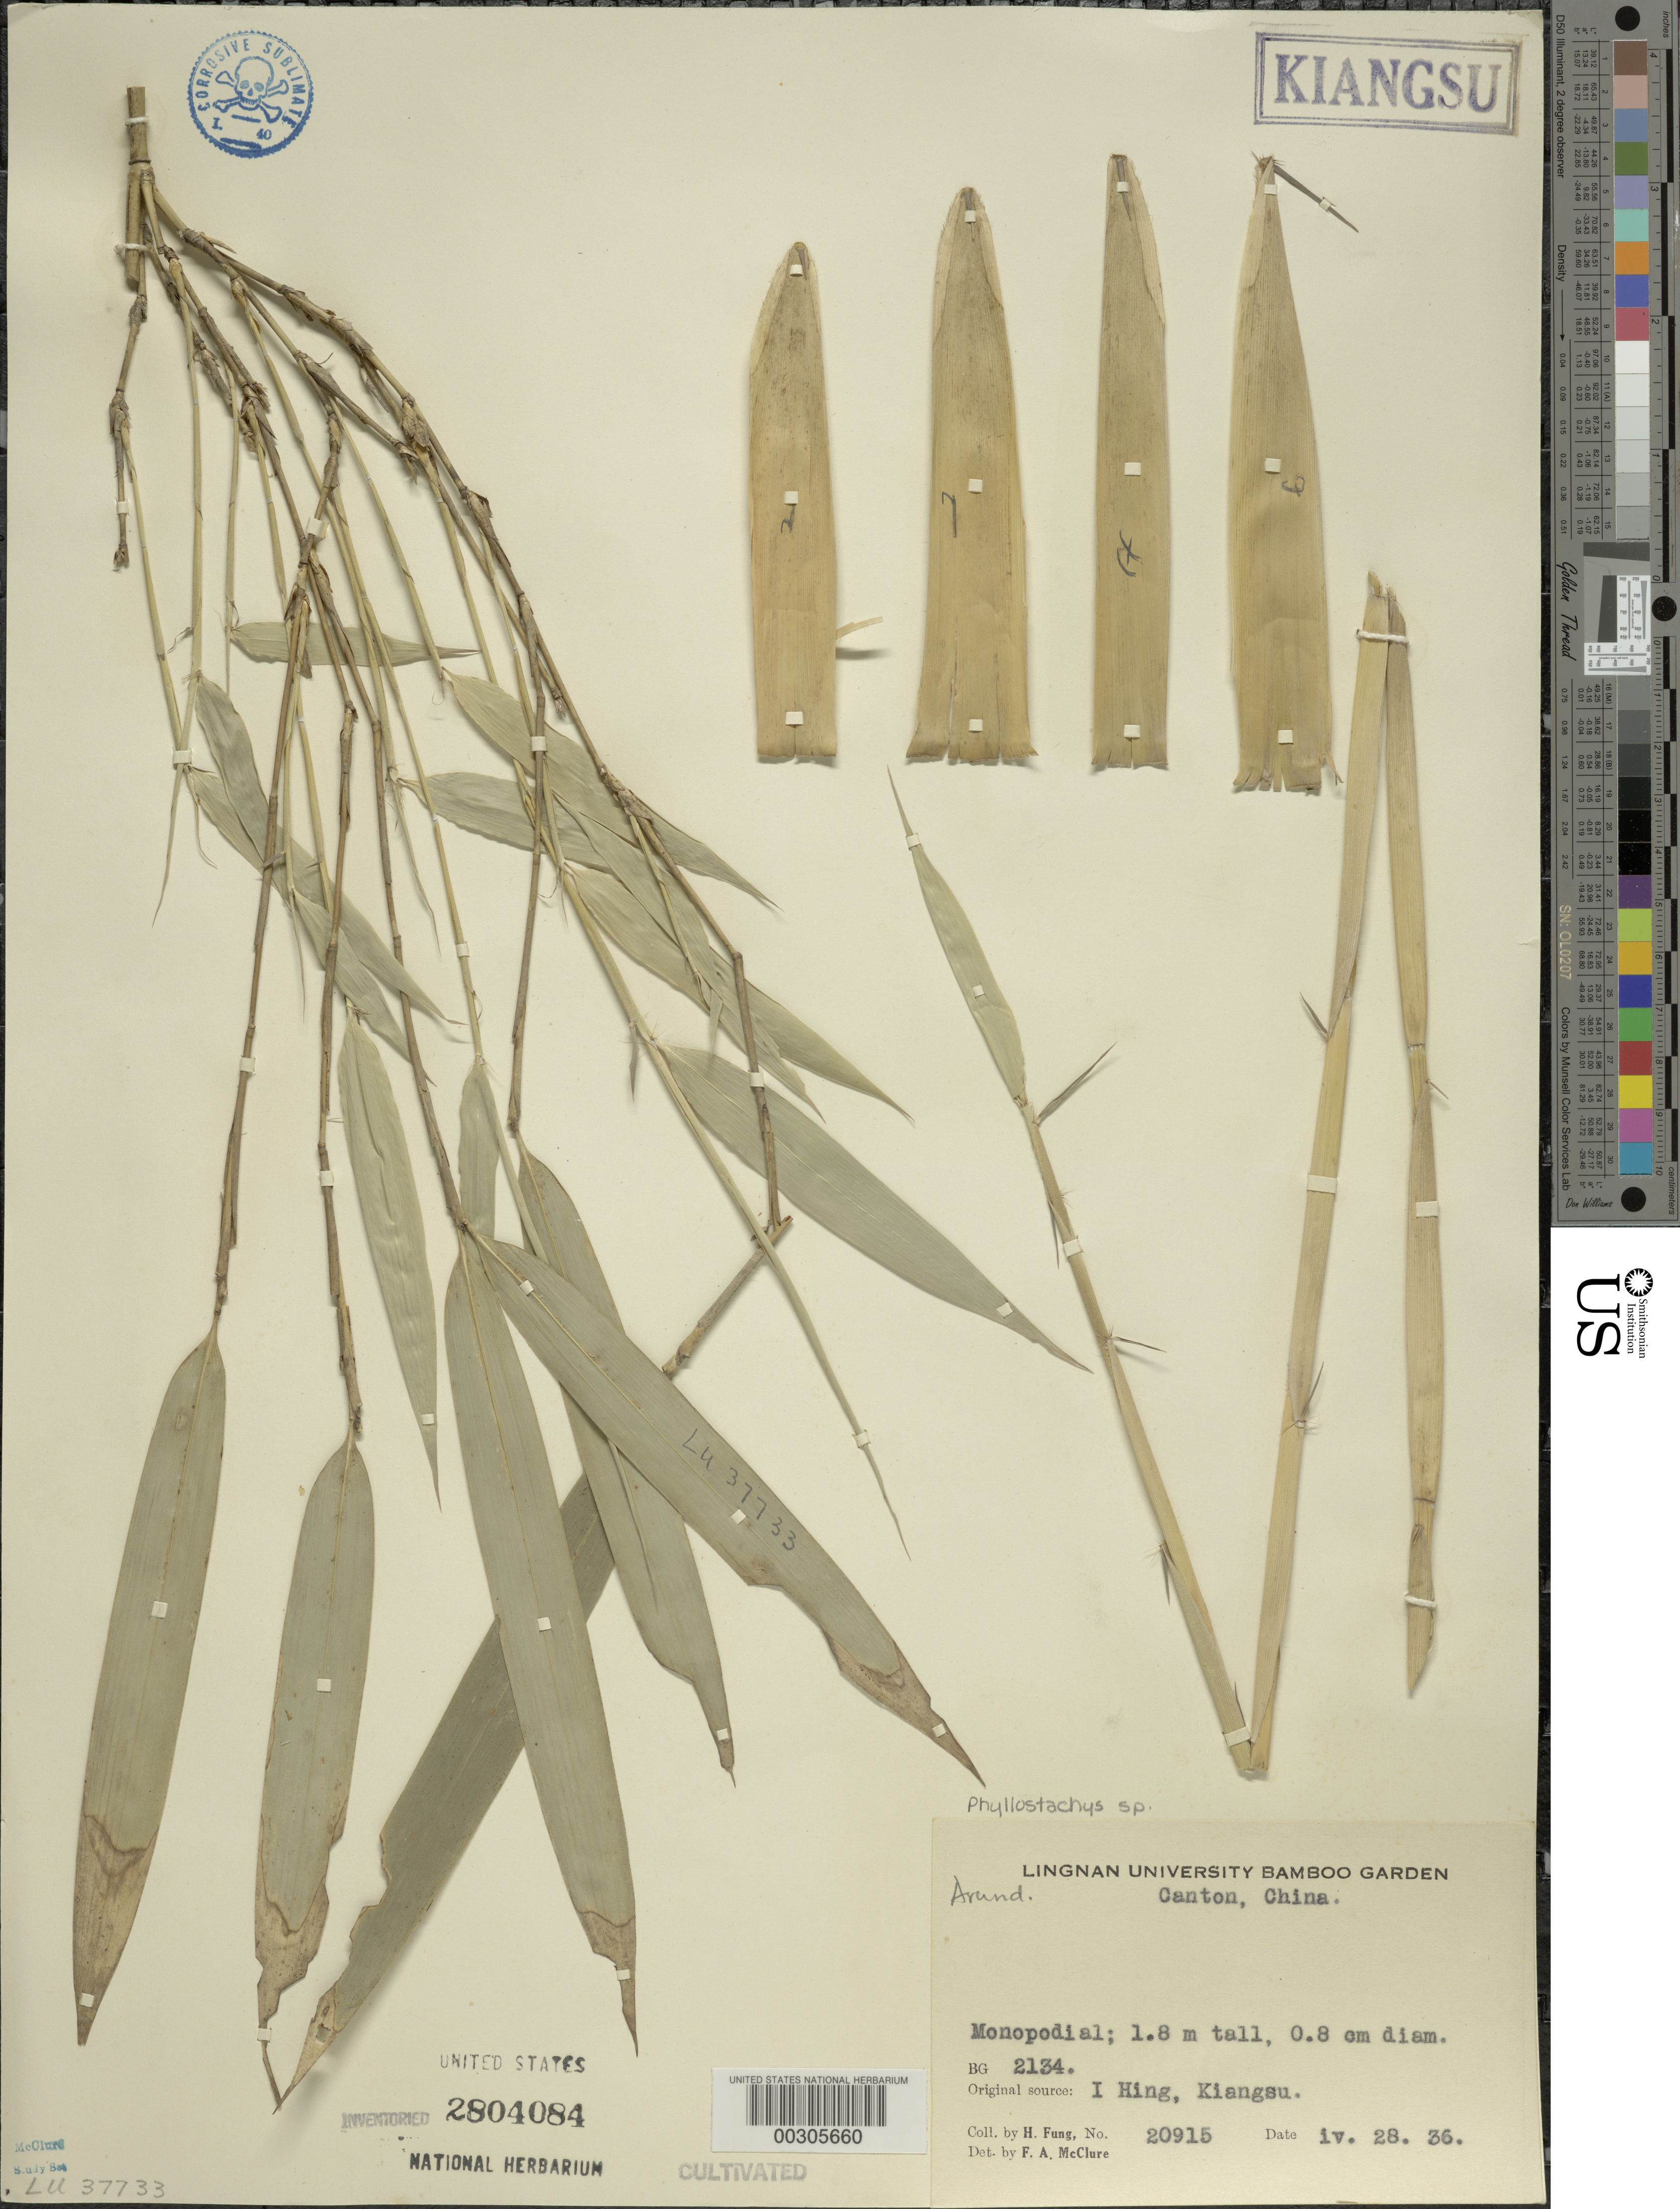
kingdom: Plantae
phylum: Tracheophyta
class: Liliopsida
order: Poales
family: Poaceae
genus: Phyllostachys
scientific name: Phyllostachys sp.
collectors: H. L. Fung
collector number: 20915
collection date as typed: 28 Apr 1936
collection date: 1936-04-28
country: China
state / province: Guangdong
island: Honam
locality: Lingnan univ. bg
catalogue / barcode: US 2804084